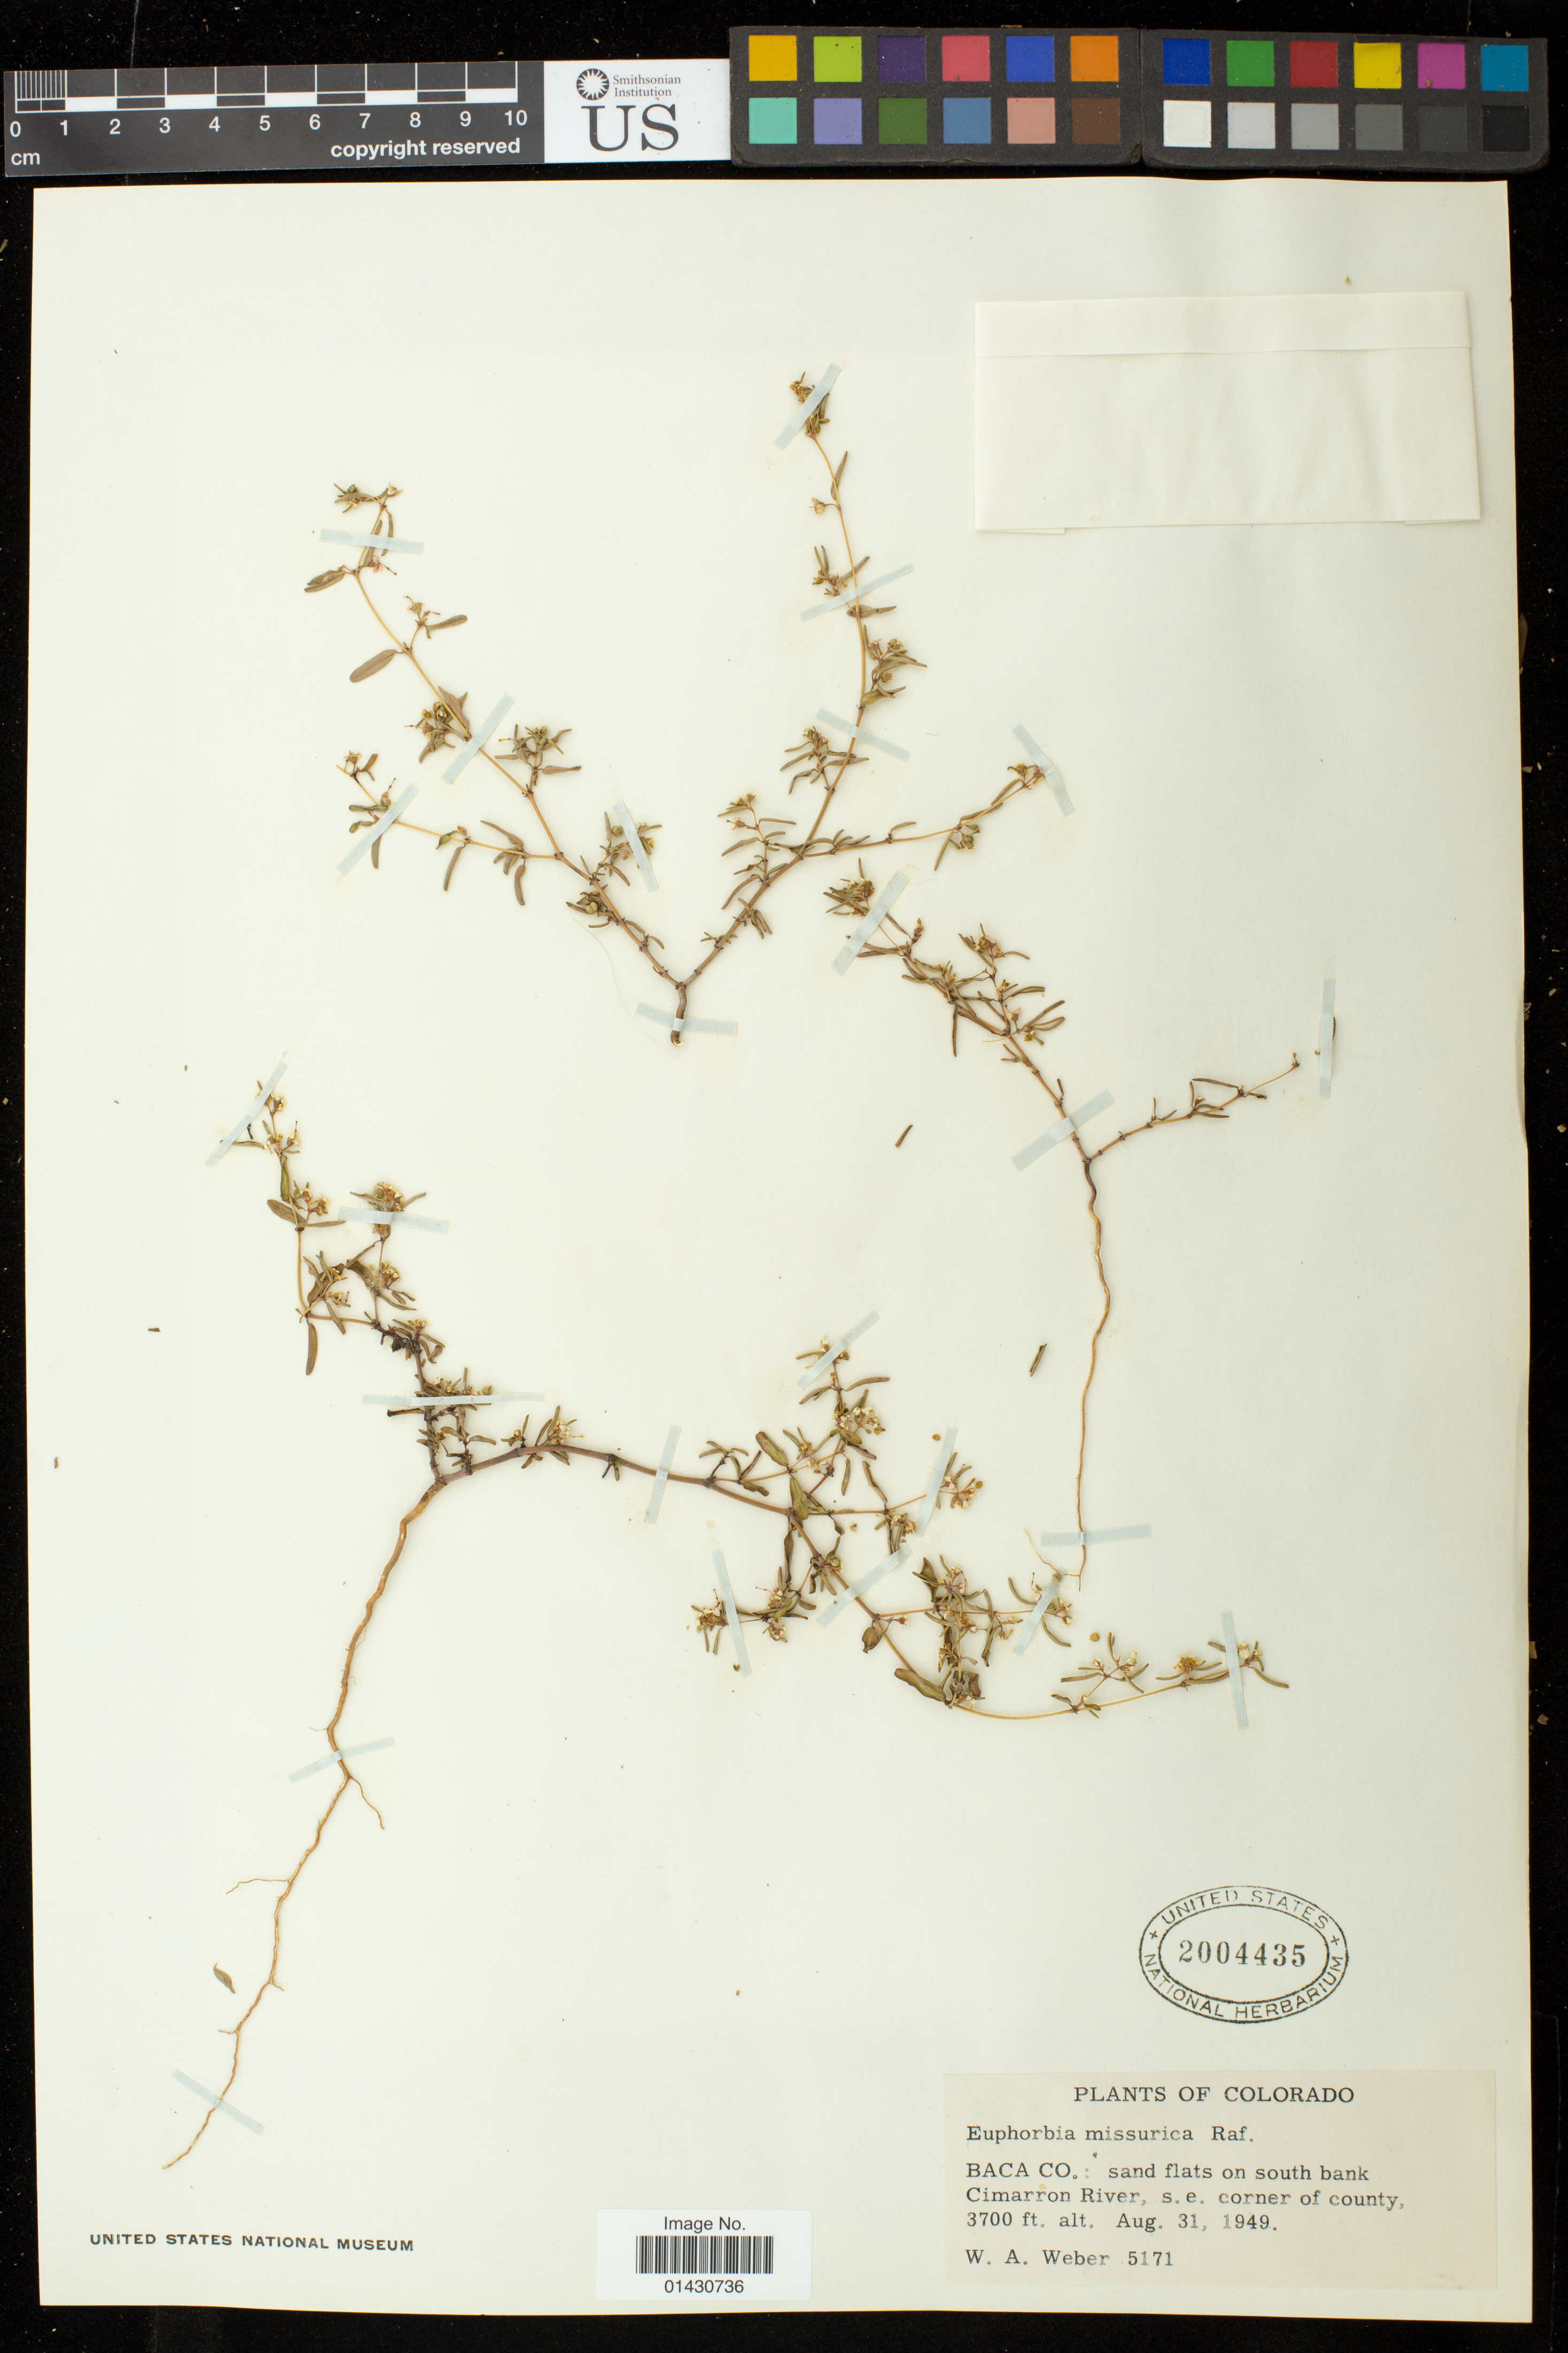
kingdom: Plantae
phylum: Tracheophyta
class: Magnoliopsida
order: Malpighiales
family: Euphorbiaceae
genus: Euphorbia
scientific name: Euphorbia missurica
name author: Raf.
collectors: W. A. Weber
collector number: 5171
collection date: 1949-08-31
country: United States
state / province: Colorado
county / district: Baca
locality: on south bank Cimarron River, s.e. corner of county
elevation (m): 1128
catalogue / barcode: US 2004435